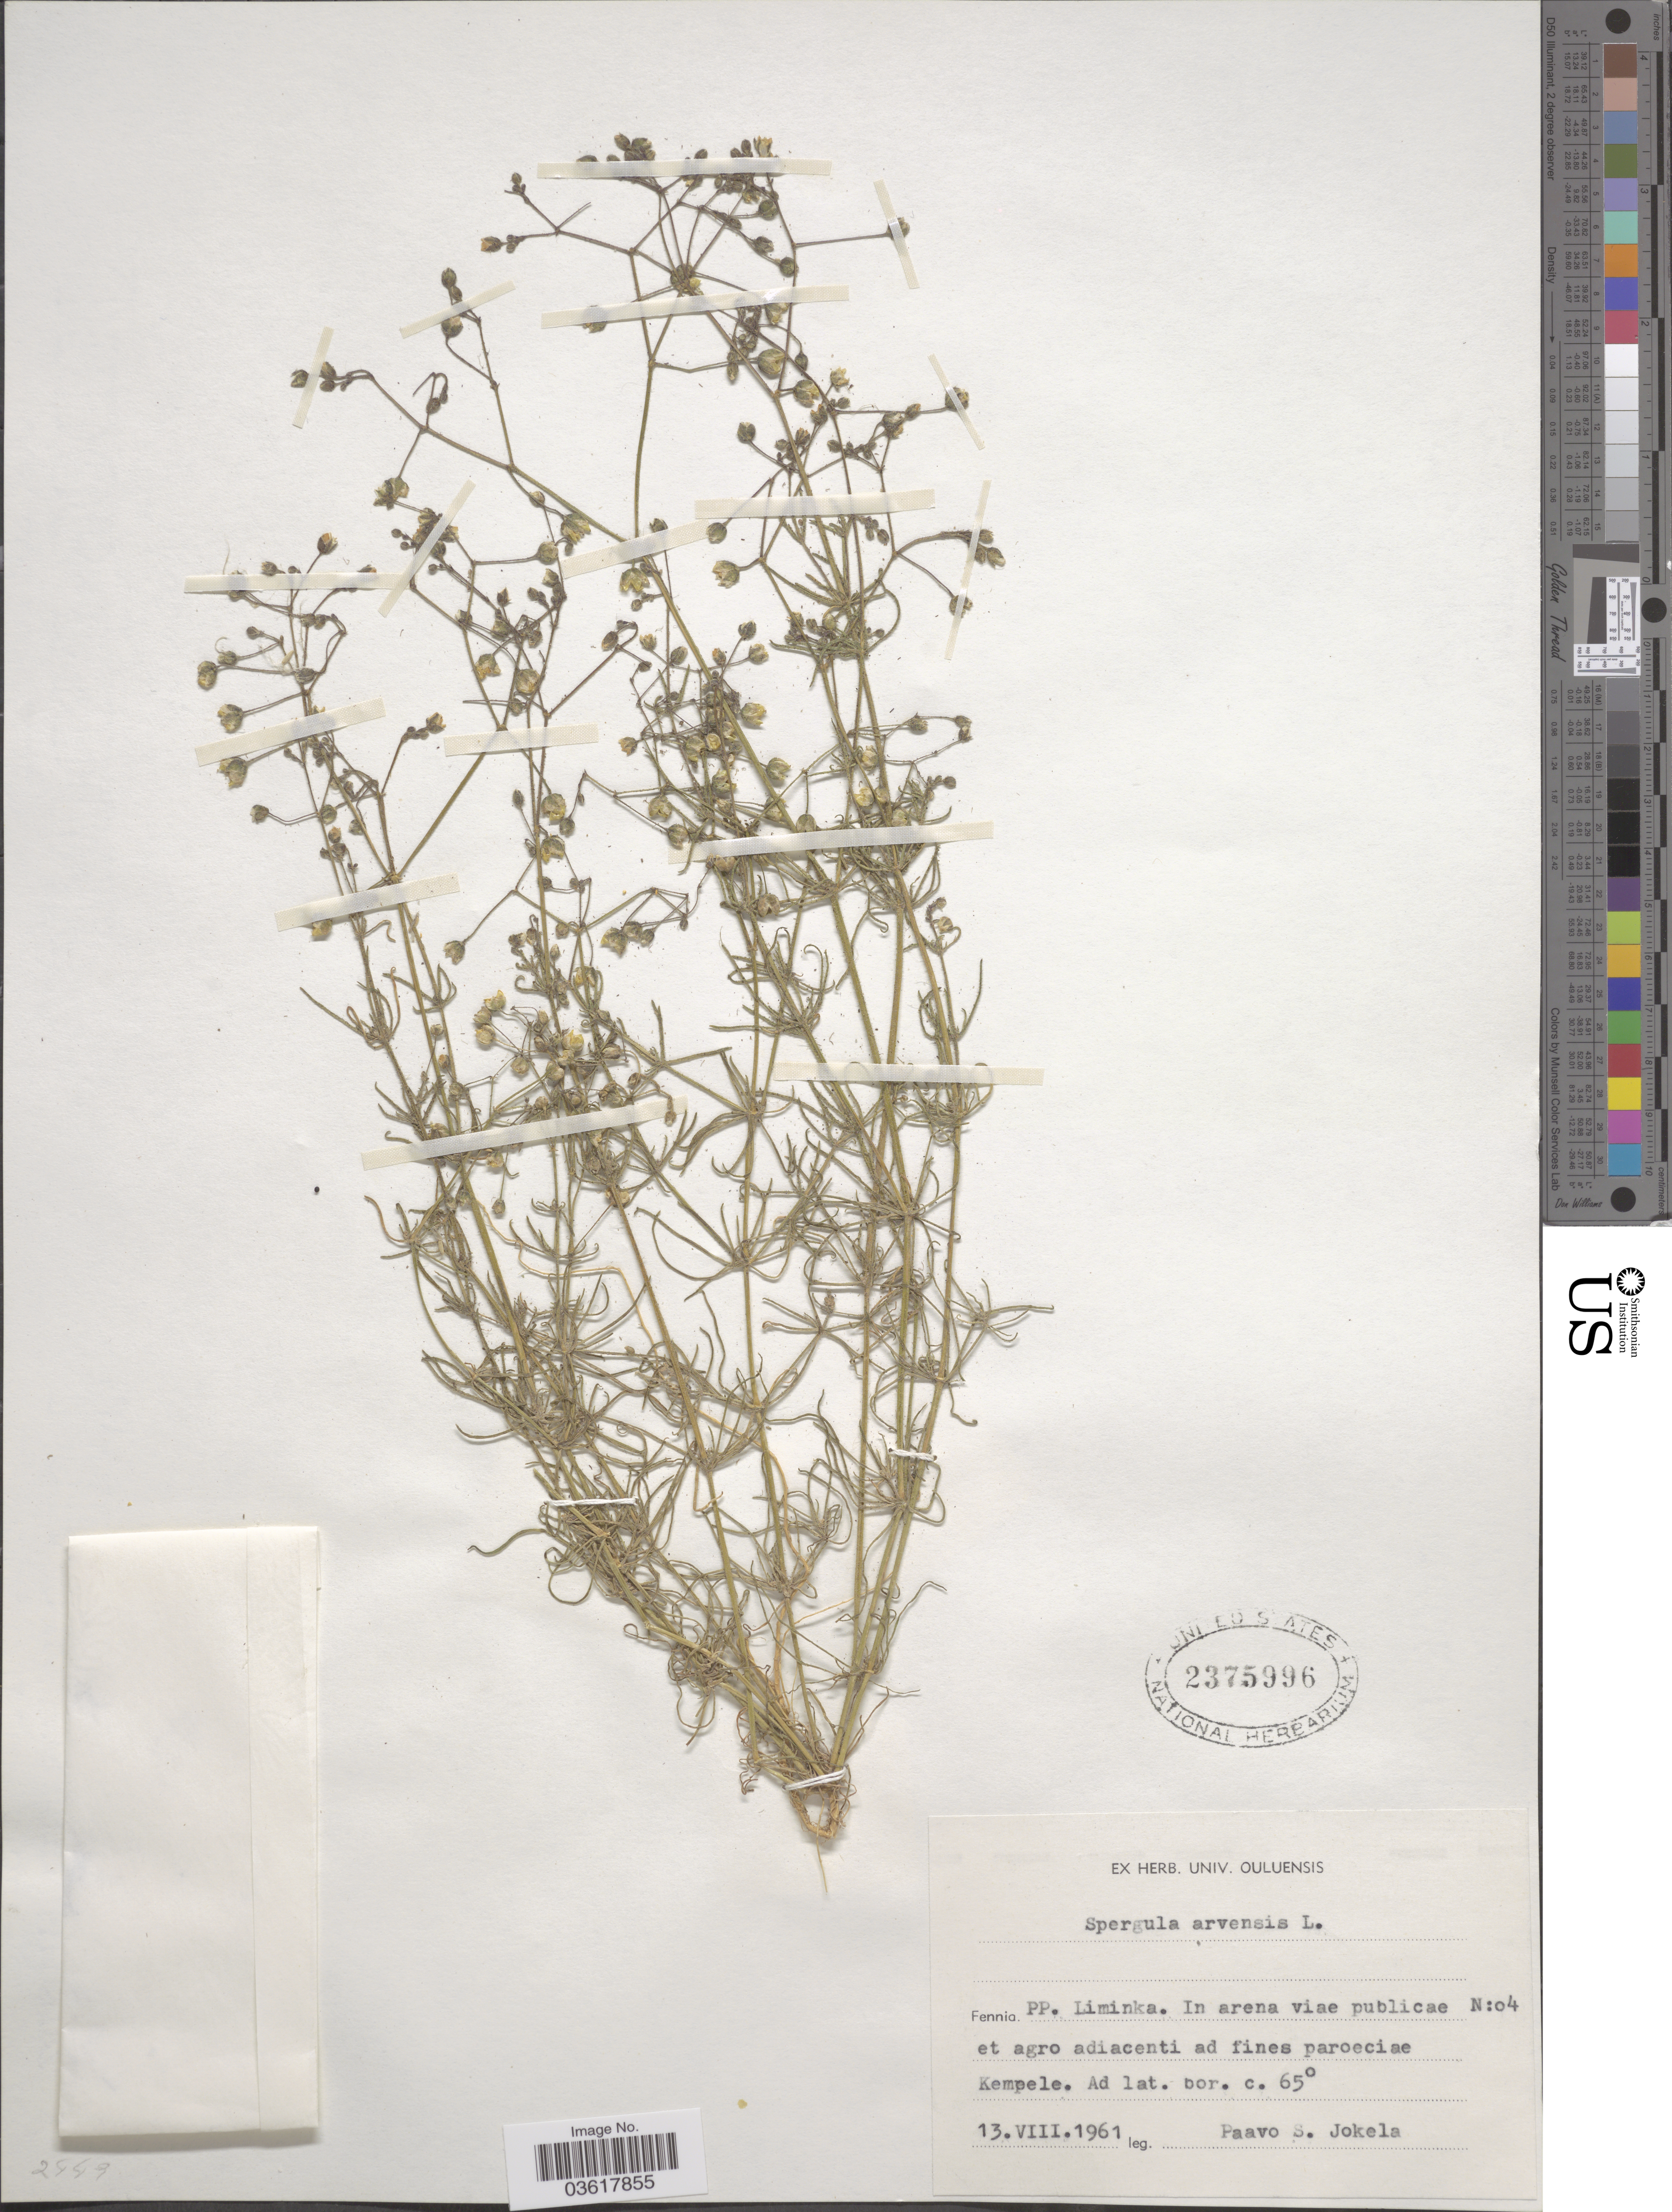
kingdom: Plantae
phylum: Tracheophyta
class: Magnoliopsida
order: Caryophyllales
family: Caryophyllaceae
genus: Spergula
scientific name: Spergula arvensis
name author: L.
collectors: P. Jokela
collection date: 1961-08-13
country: Finland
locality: Fennia. PP. Liminka In arena viae publicae N:04 et agro adiacenti ad fines paroeciae Kempele.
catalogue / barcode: US 2375996